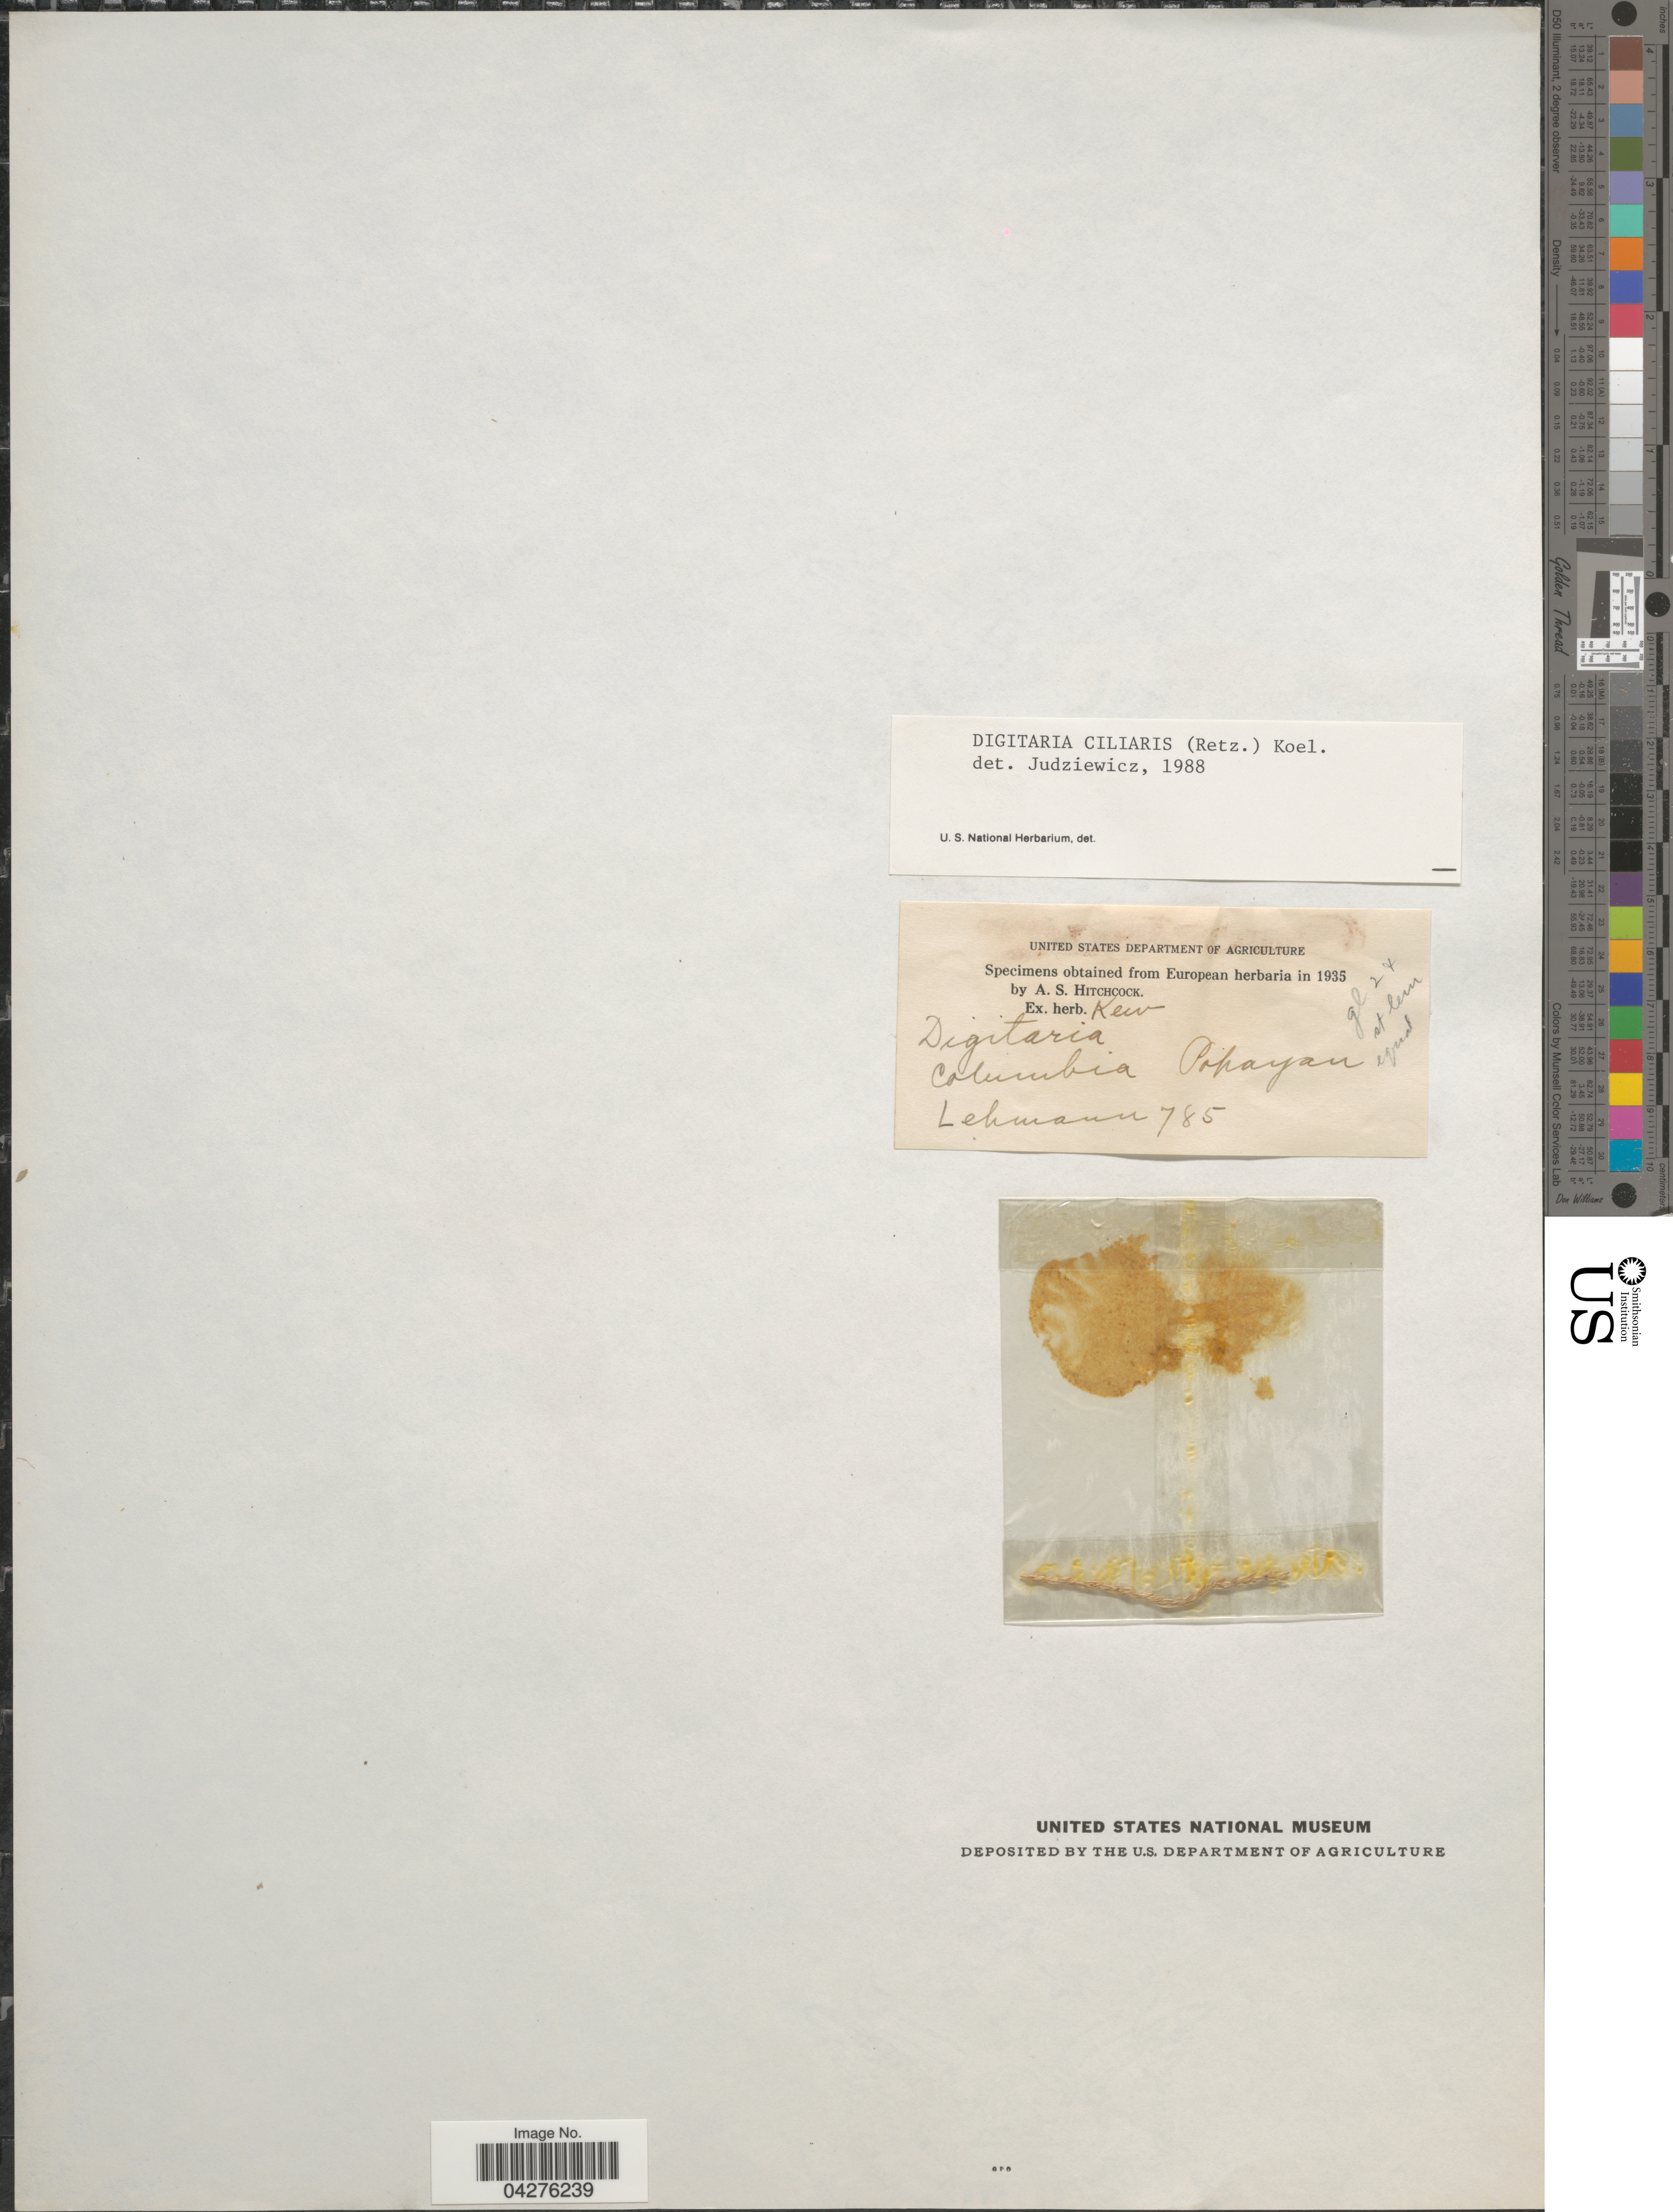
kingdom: Plantae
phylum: Tracheophyta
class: Liliopsida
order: Poales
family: Poaceae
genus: Digitaria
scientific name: Digitaria ciliaris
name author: (Retz.) Koeler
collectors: -. Lehmann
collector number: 785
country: Colombia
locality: Popayan.